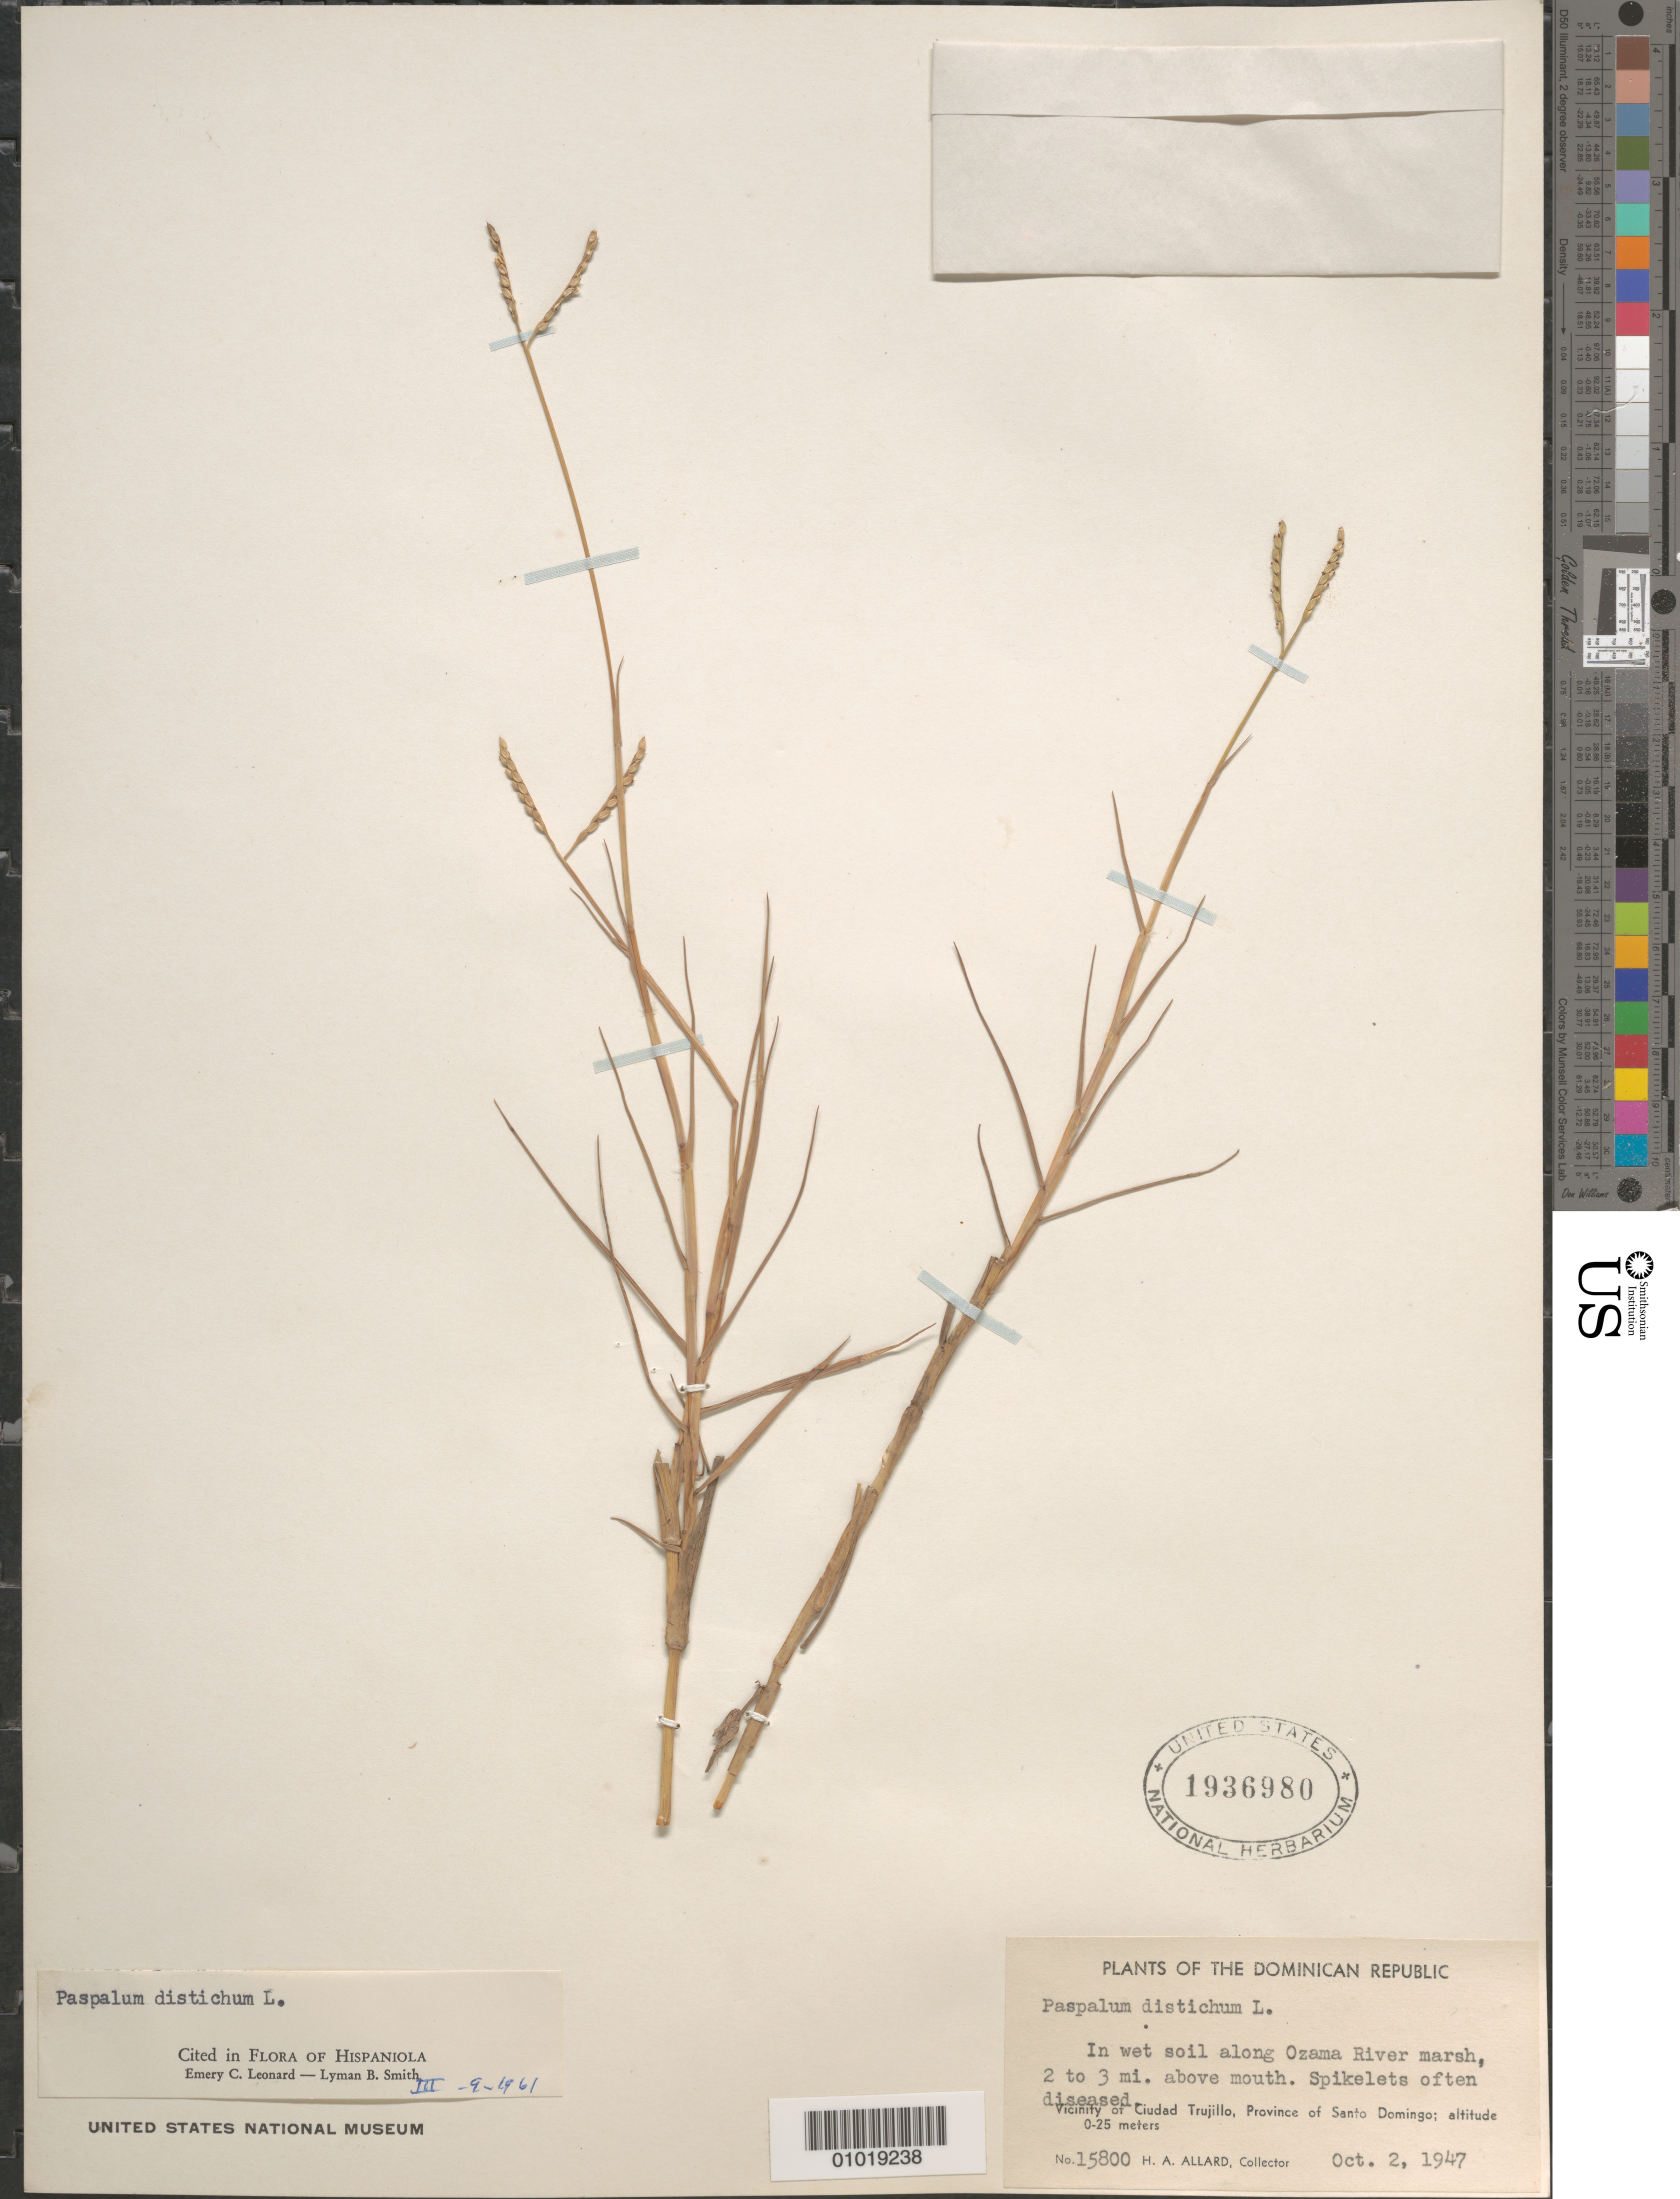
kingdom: Plantae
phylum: Tracheophyta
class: Liliopsida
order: Poales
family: Poaceae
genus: Paspalum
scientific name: Paspalum distichum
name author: L.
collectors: H. A. Allard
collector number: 15800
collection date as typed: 02 Oct 1947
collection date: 1947-10-02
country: Dominican Republic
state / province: Distrito Nacional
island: Hispaniola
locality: In wet soil along Ozama River Marsh, 2-3 m. S above mouth. Vic. of Ciu. Santo Domingo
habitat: in wet soil among river marsh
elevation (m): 0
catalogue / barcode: US 1936980